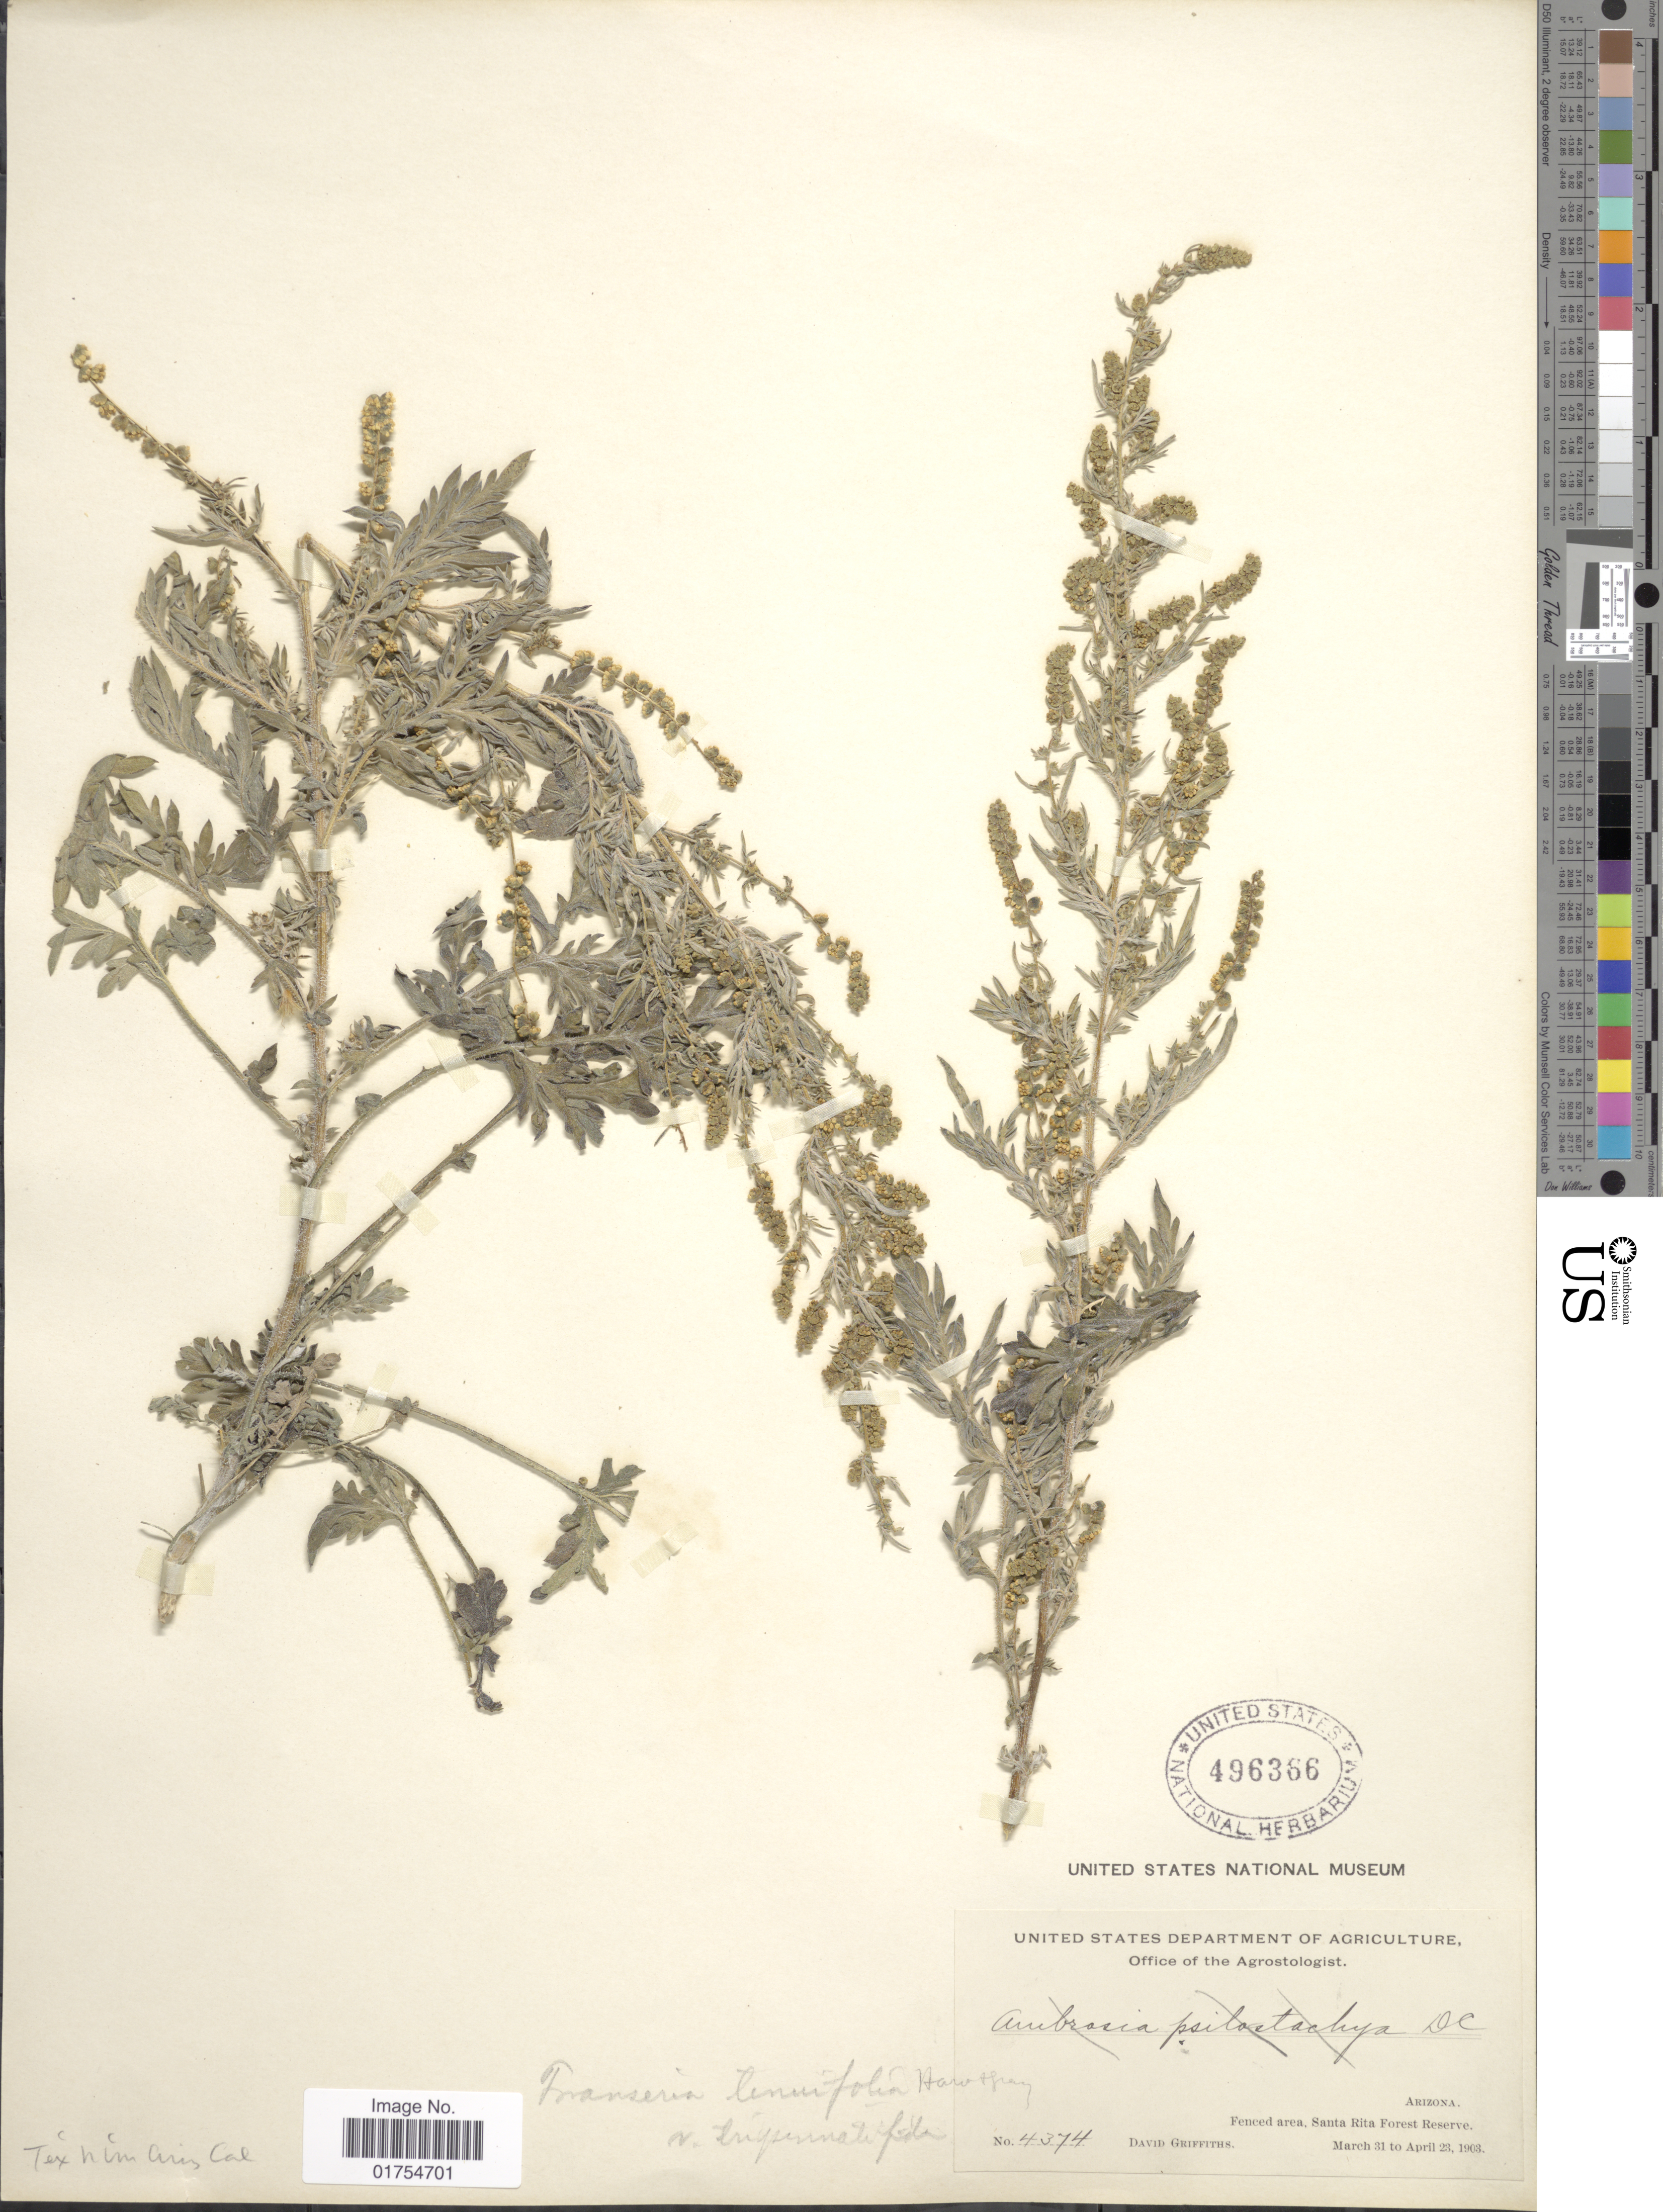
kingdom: Plantae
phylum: Tracheophyta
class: Magnoliopsida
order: Asterales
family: Asteraceae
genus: Franseria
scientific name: Franseria tenuifolia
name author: Harv. & A. Gray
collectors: D. Griffiths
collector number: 4374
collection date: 1903-03-31/1903-04-23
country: United States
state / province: Arizona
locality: Fenced Area, Santa Rita Forest Reserve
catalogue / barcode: US 496366